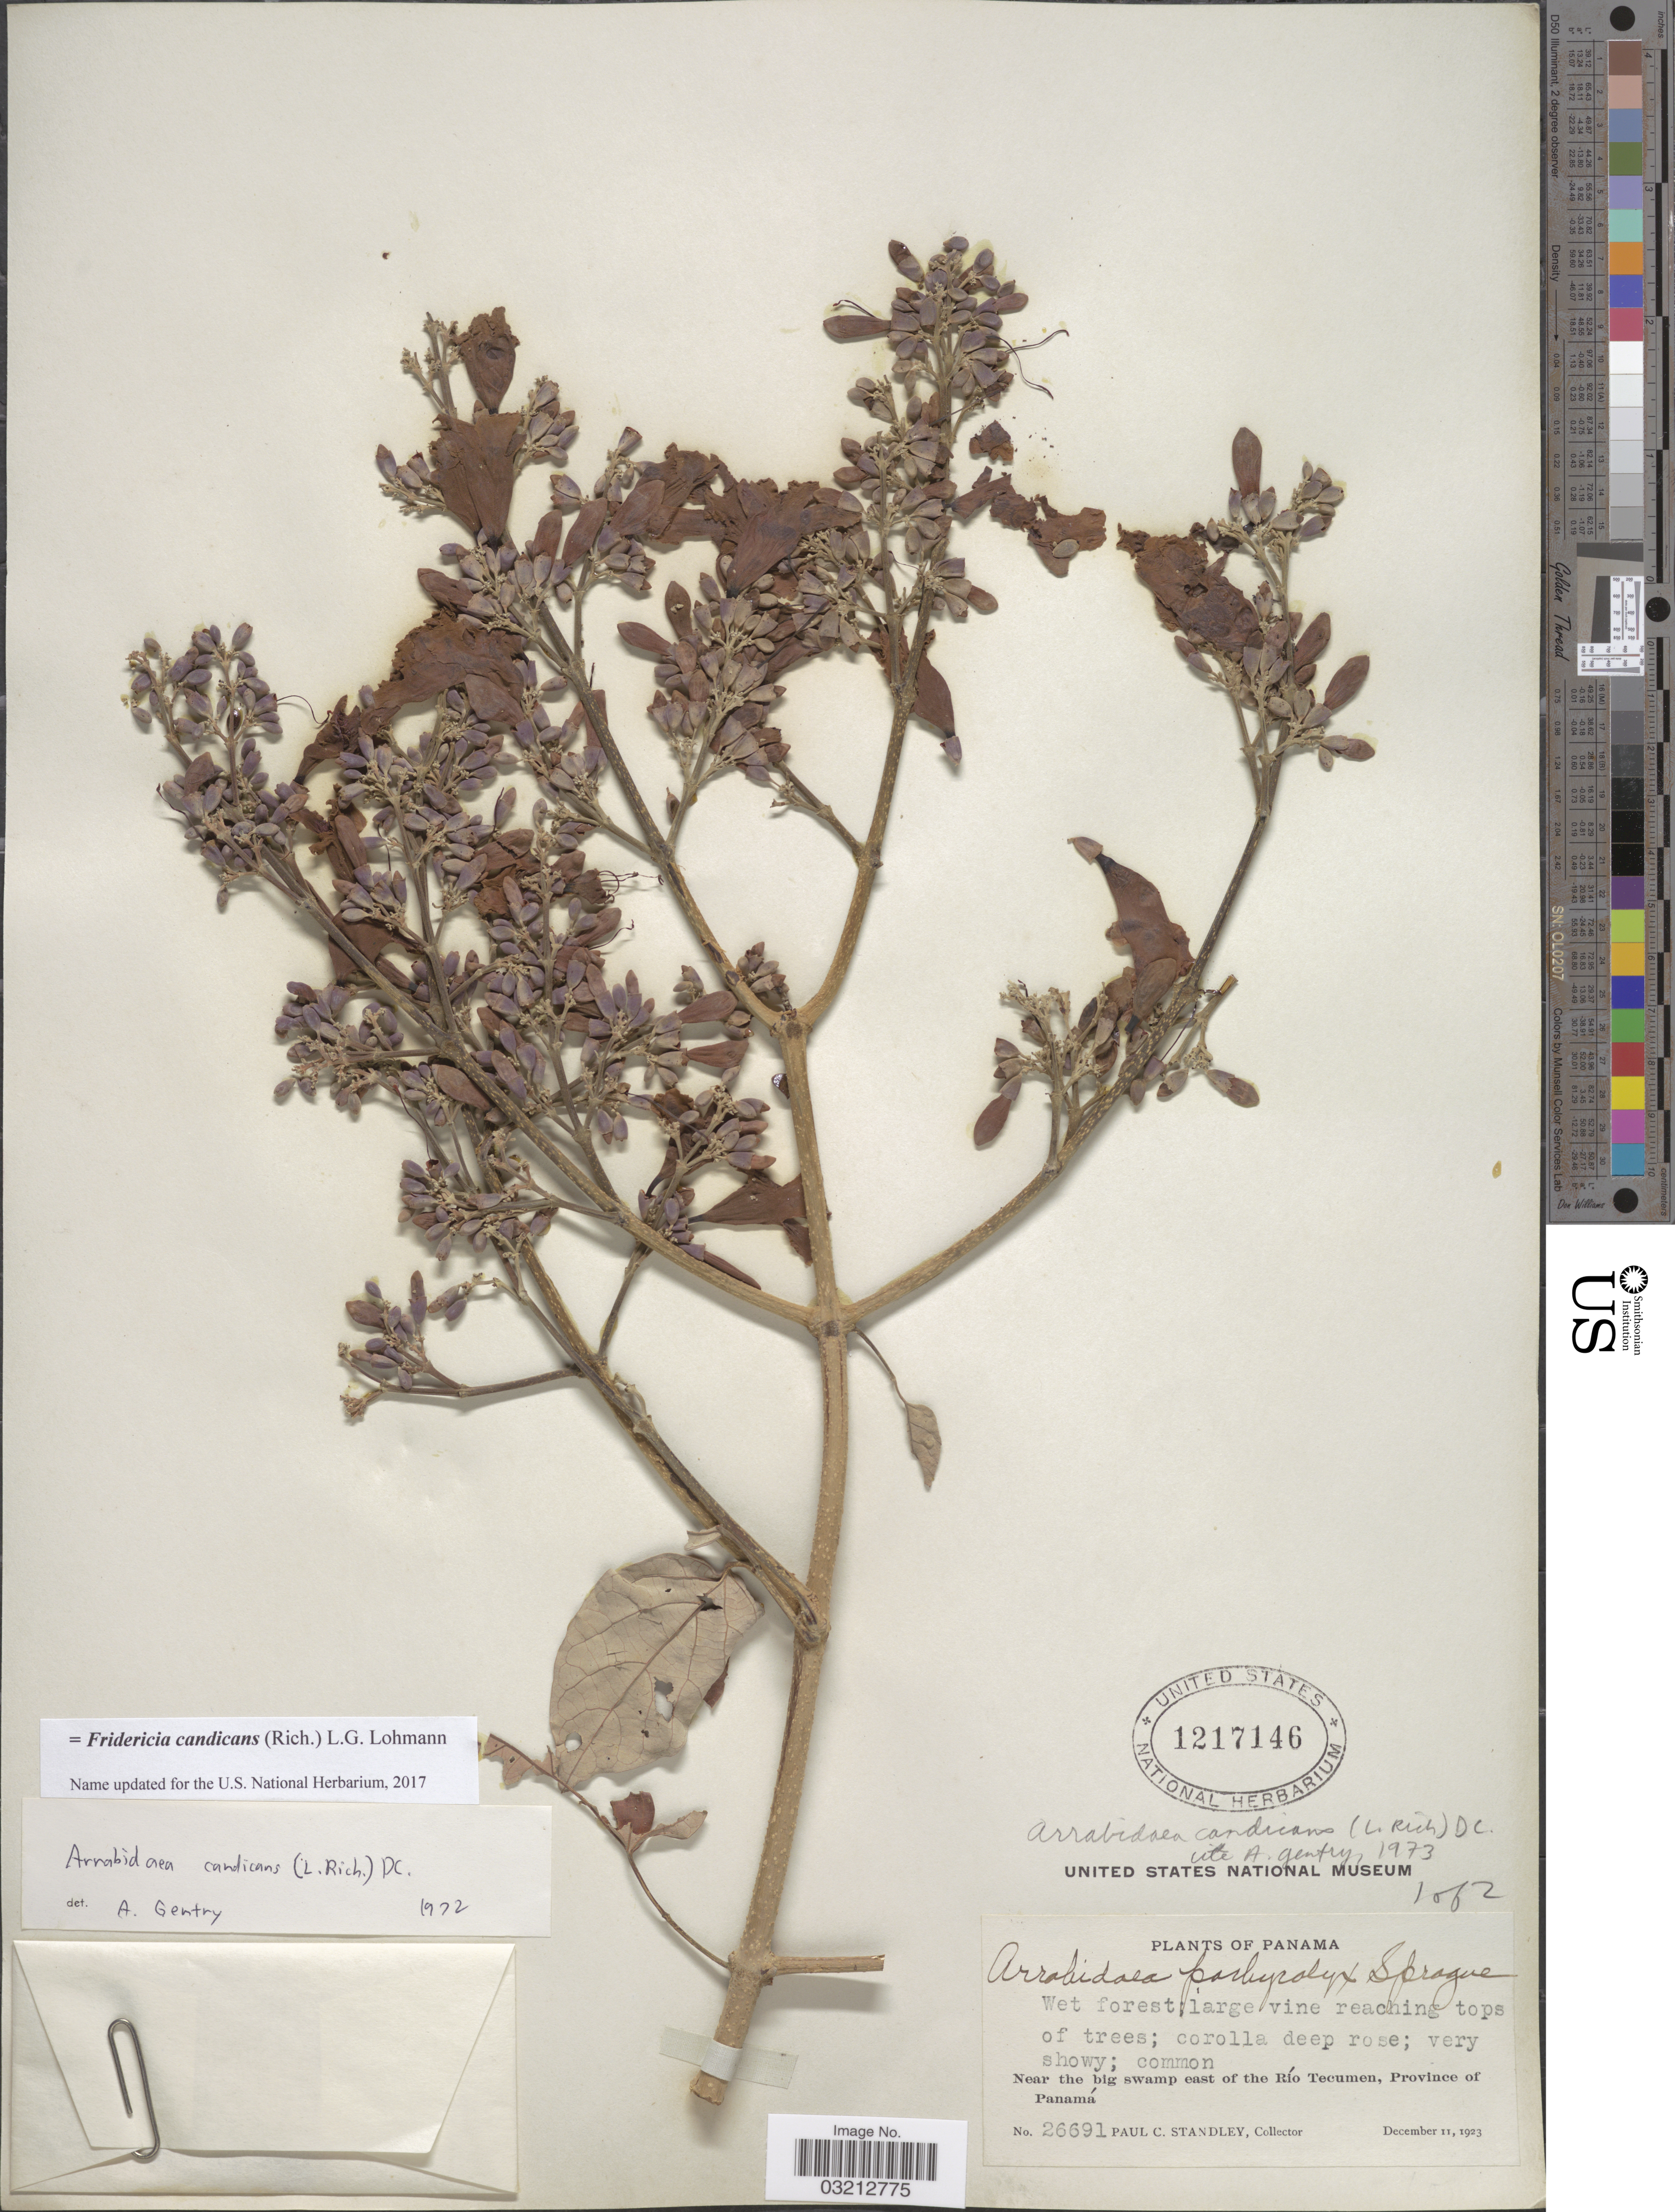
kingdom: Plantae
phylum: Tracheophyta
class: Magnoliopsida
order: Lamiales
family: Bignoniaceae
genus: Fridericia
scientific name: Fridericia candicans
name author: (Rich.) L.G. Lohmann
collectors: P. C. Standley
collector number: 26691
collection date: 1923-12-11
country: Panama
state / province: Panamá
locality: Near the big swamp east of the Río Tecumen.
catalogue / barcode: US 1217146